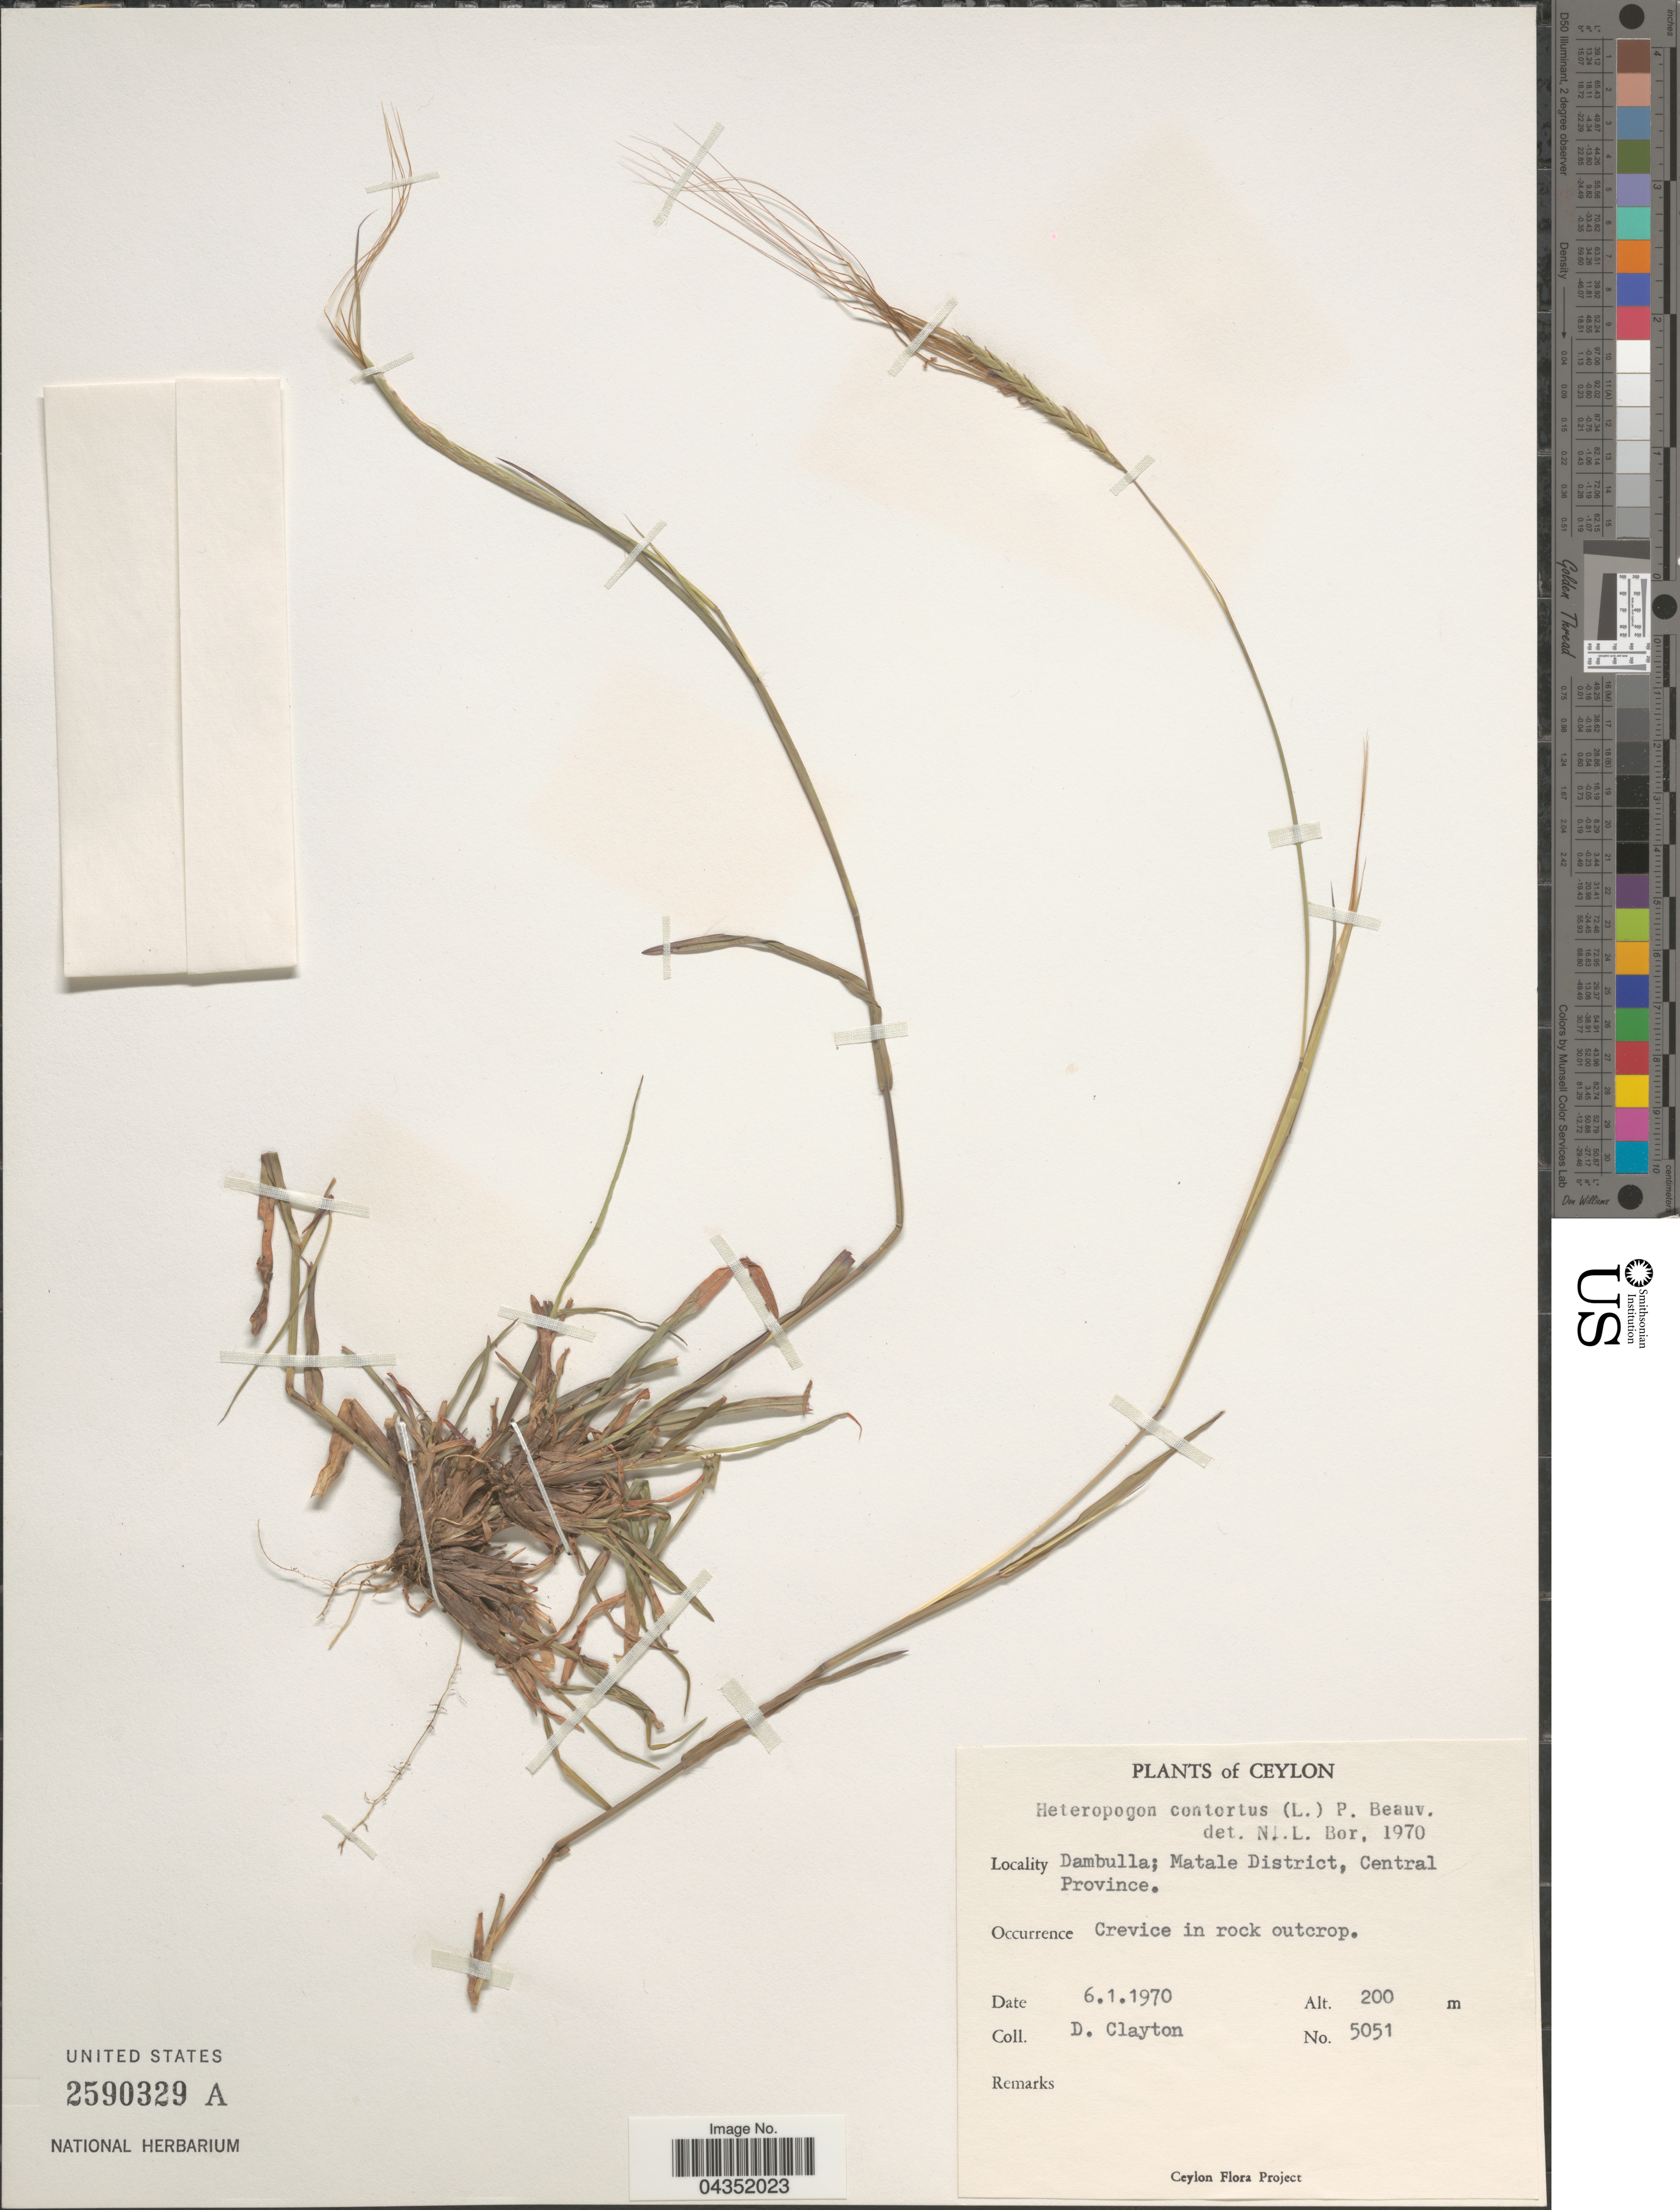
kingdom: Plantae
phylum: Tracheophyta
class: Liliopsida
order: Poales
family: Poaceae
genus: Heteropogon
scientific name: Heteropogon contortus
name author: (L.) P. Beauv. ex Roem. & Schult.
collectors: D. Clayton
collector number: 5051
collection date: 1970-01-06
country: Sri Lanka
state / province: Central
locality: Ceylon. Dambulla; Matale District.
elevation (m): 200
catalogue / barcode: US 2590329A